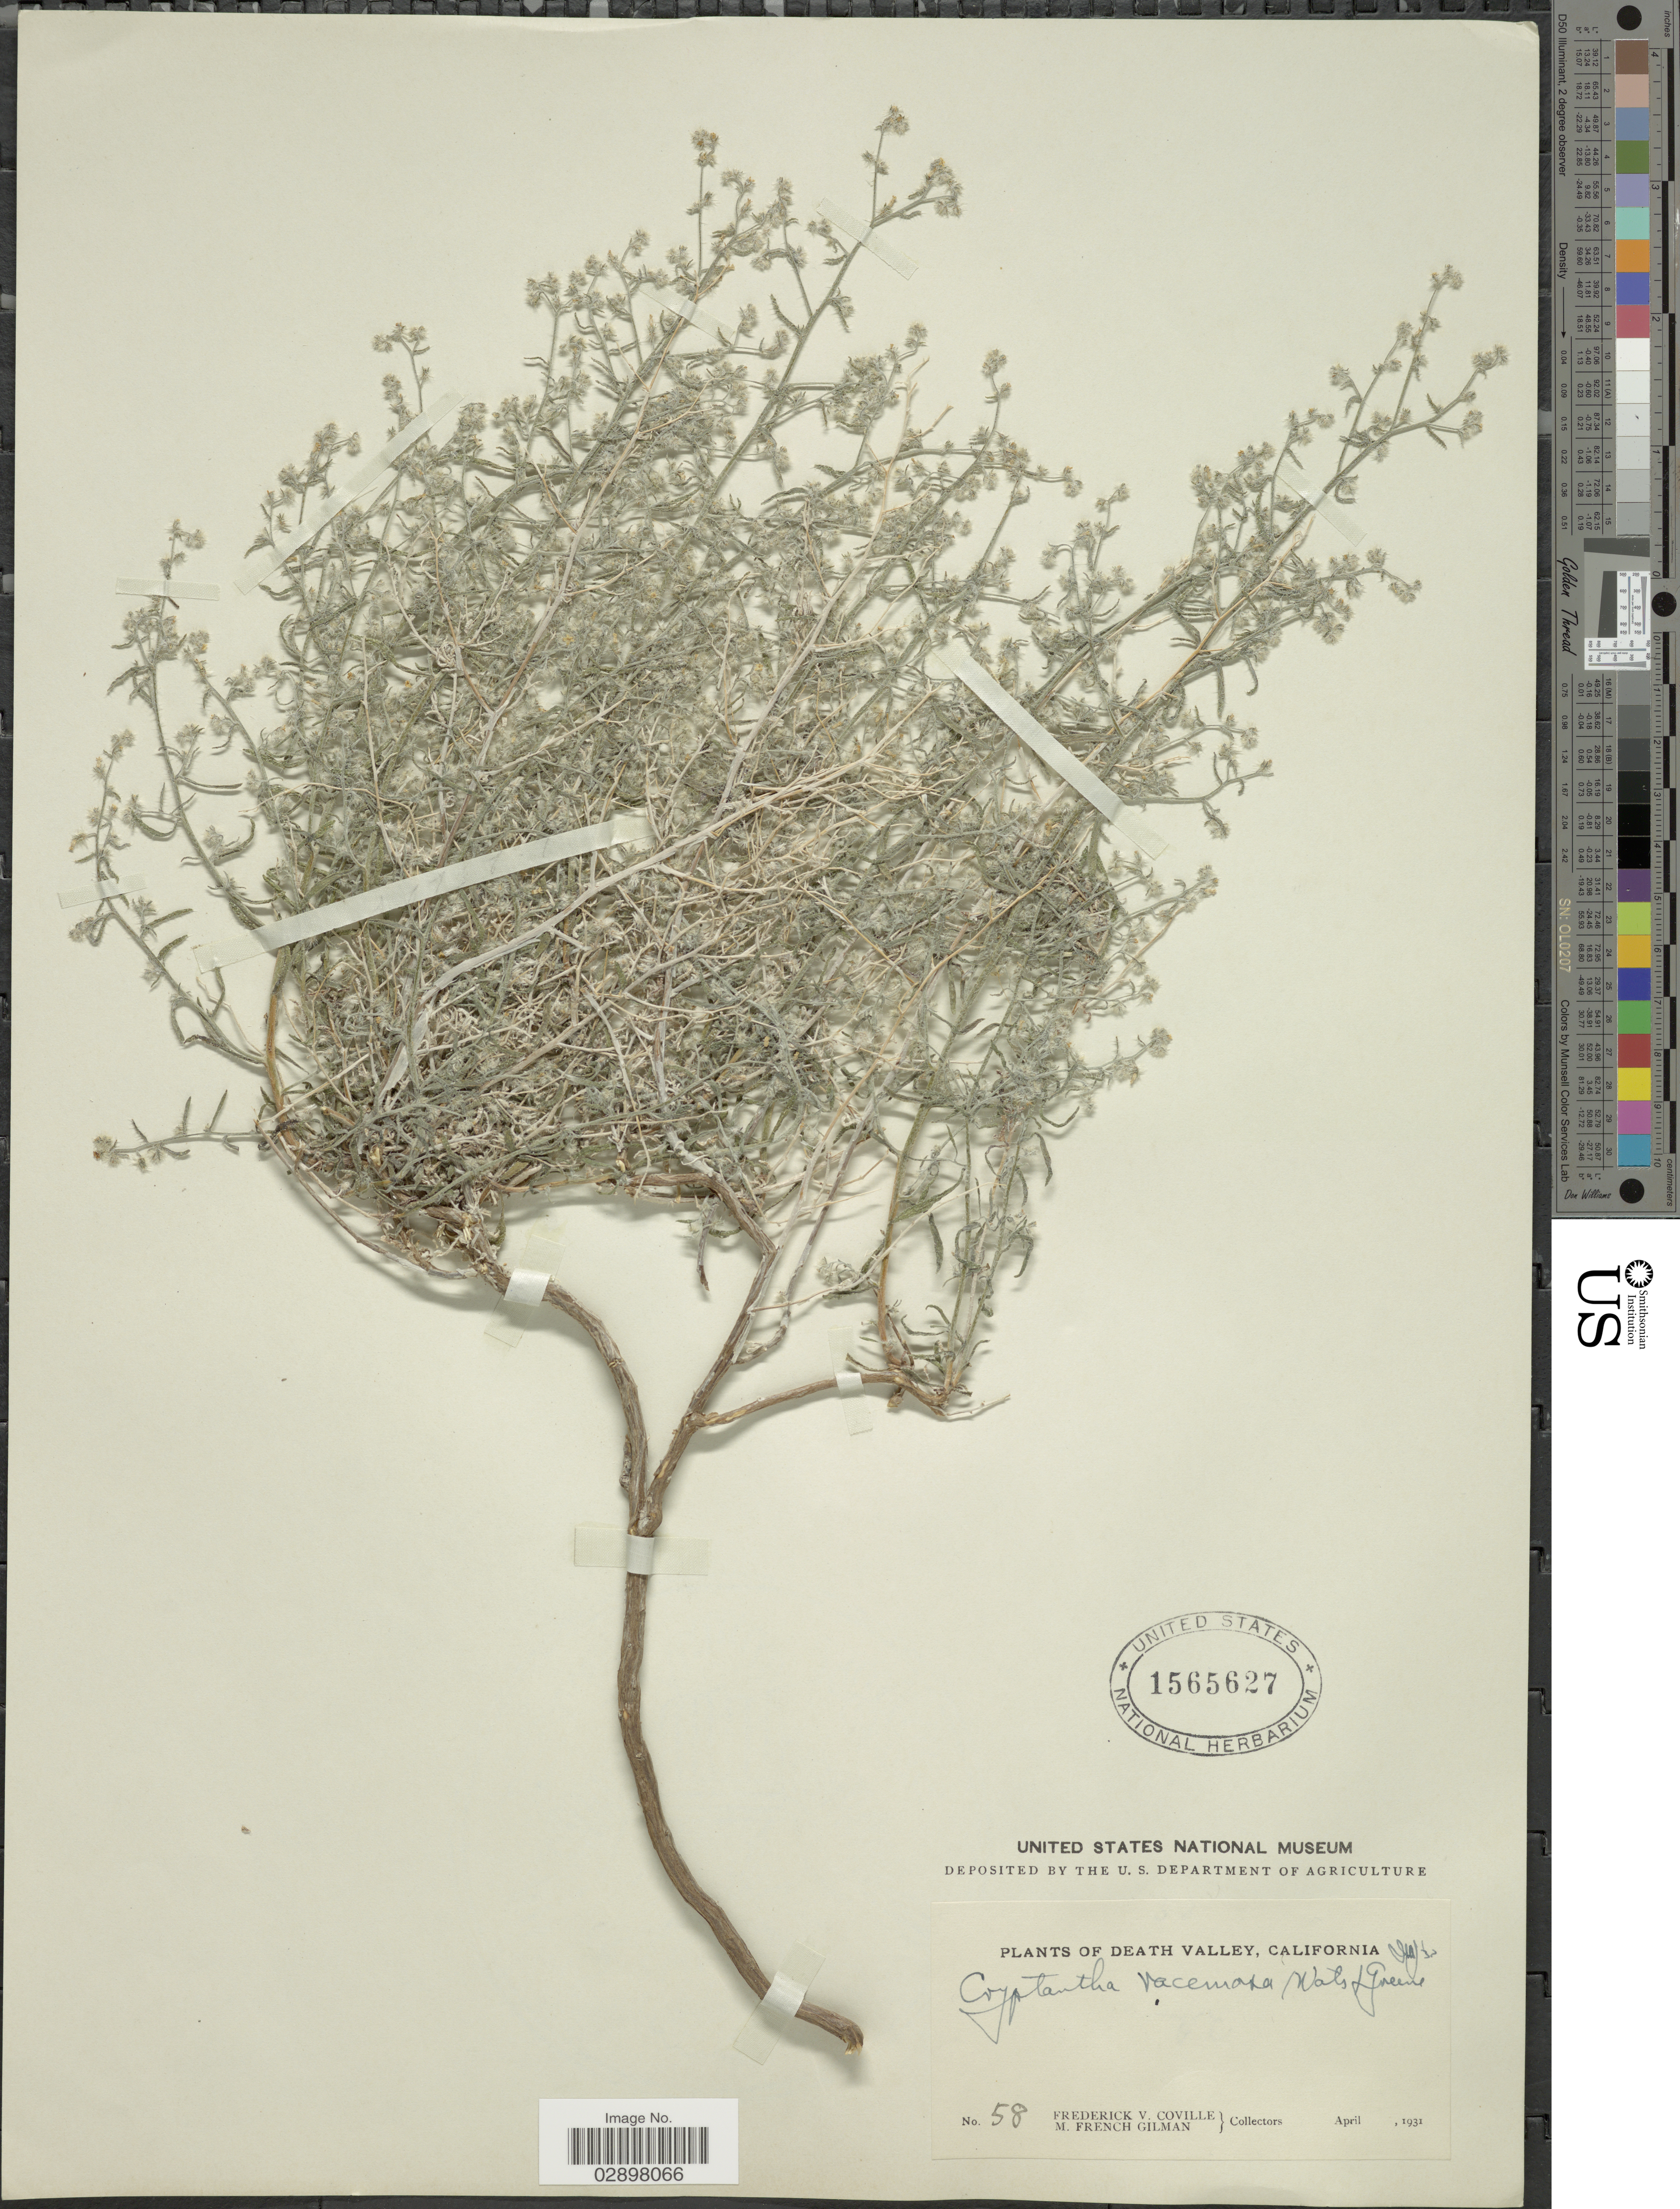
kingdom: Plantae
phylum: Tracheophyta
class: Magnoliopsida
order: Boraginales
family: Boraginaceae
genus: Cryptantha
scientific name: Cryptantha racemosa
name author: (S. Watson) Greene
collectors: F. V. Coville & M. F. Gilman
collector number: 58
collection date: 1931-04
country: United States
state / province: California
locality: Death Valley.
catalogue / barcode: US 1565627